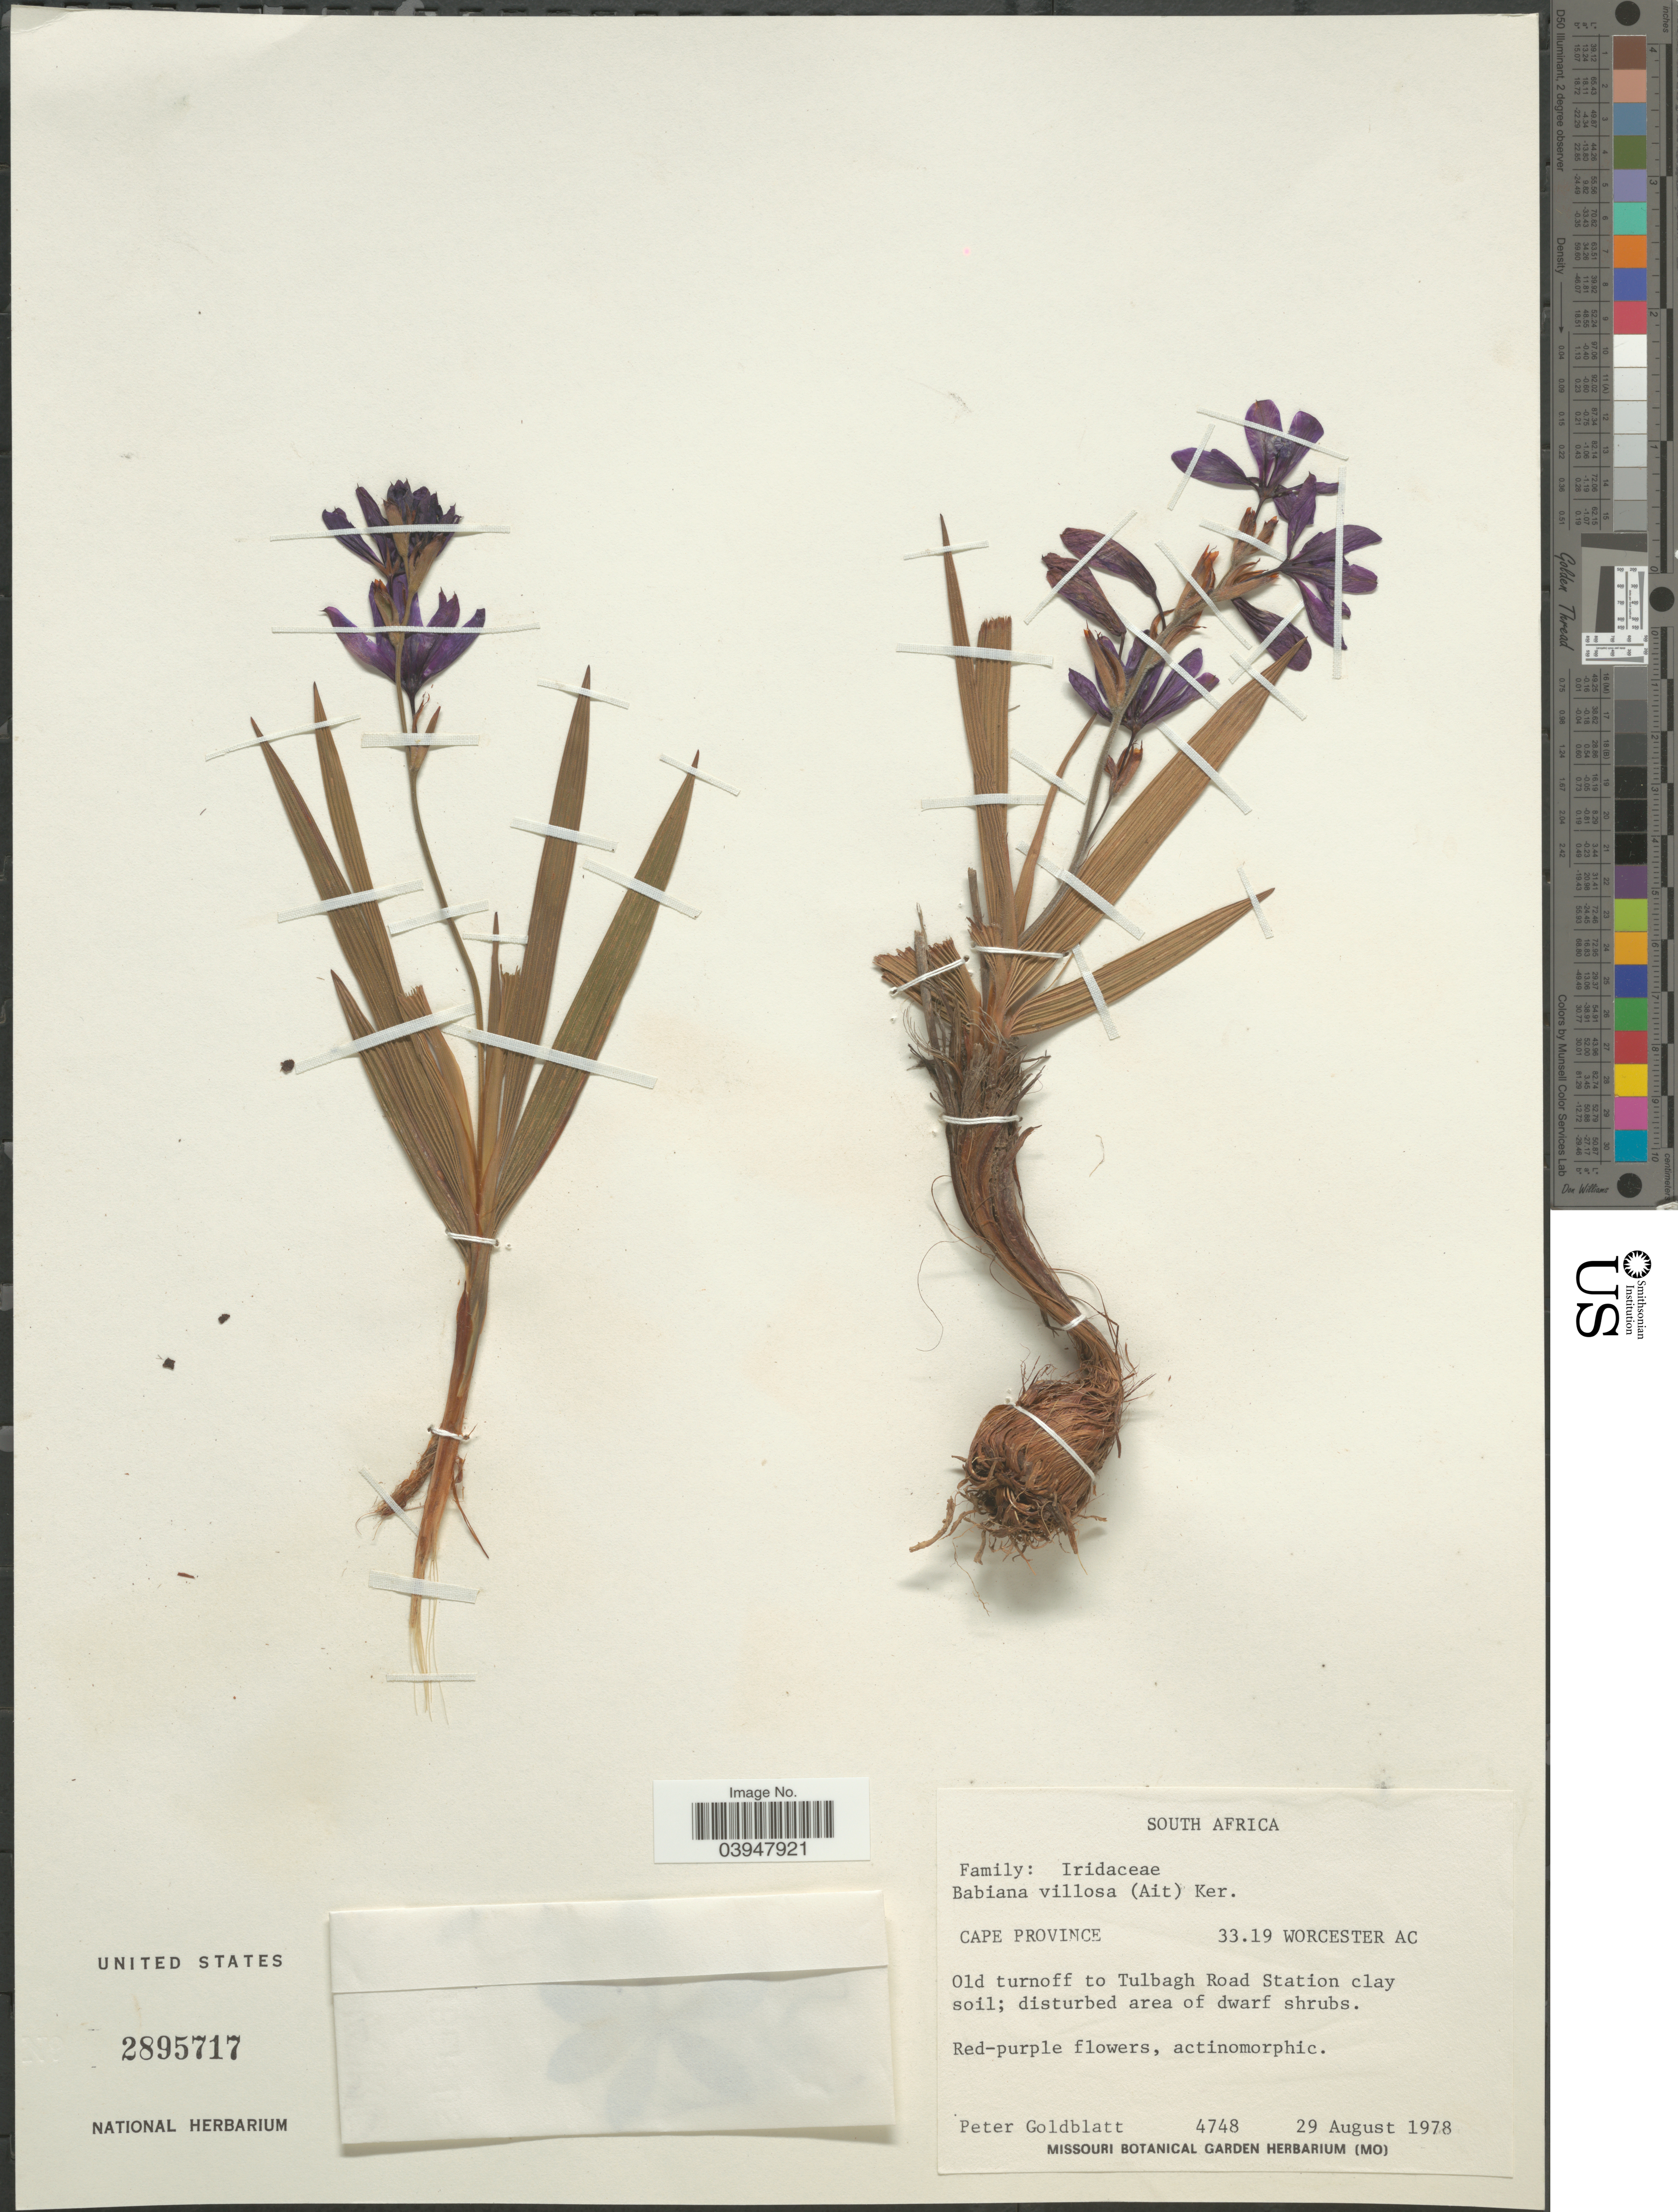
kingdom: Plantae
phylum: Tracheophyta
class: Liliopsida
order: Asparagales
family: Iridaceae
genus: Babiana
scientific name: Babiana villosa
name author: (Aiton) Ker Gawl.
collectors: P. Goldblatt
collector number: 4748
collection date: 1978-08-29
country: South Africa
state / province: Western Cape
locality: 33.19 Worcester AC. Old turnoff to Tulbagh Road Station clay soil.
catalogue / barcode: US 2895717